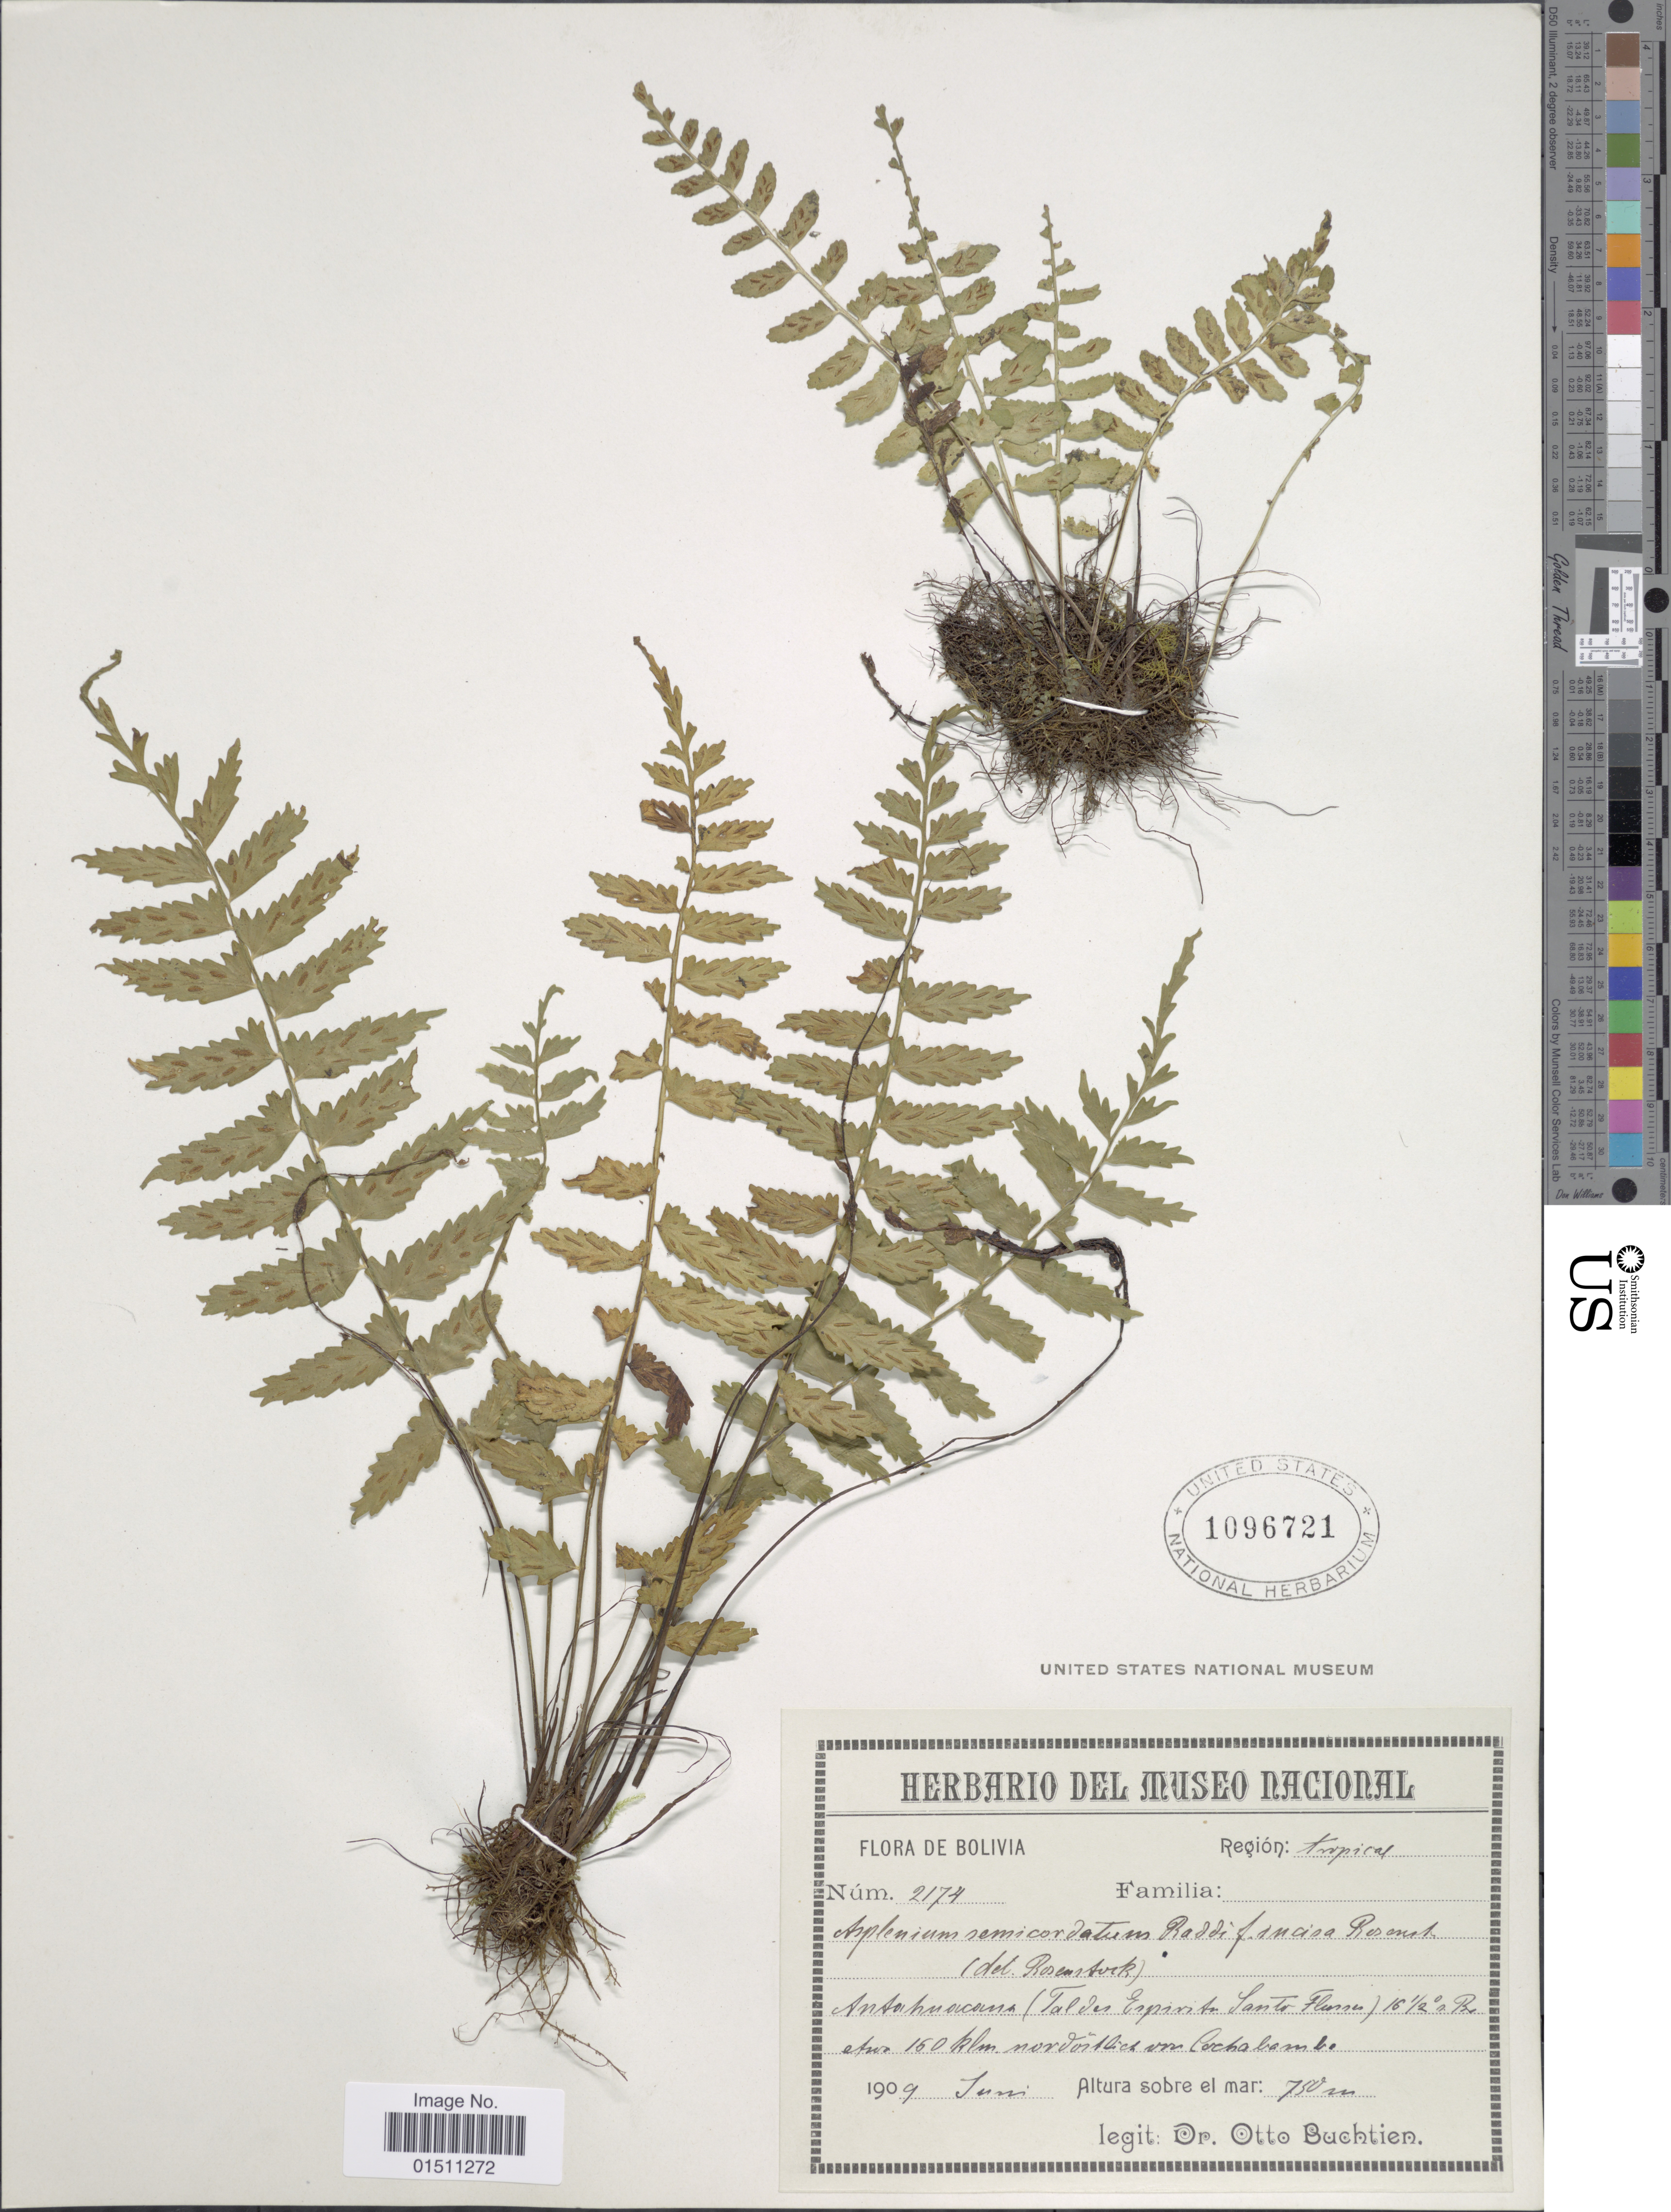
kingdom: Plantae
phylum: Tracheophyta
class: Polypodiopsida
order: Polypodiales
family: Aspleniaceae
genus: Asplenium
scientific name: Asplenium hastatum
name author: Klotzsch ex Kunze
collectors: O. Buchtien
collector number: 2174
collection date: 1909-06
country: Bolivia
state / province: Cochabamba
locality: Antahuacana (Espíritu Santo River). 150 km NE from Cochabamba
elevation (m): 750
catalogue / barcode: US 1096721